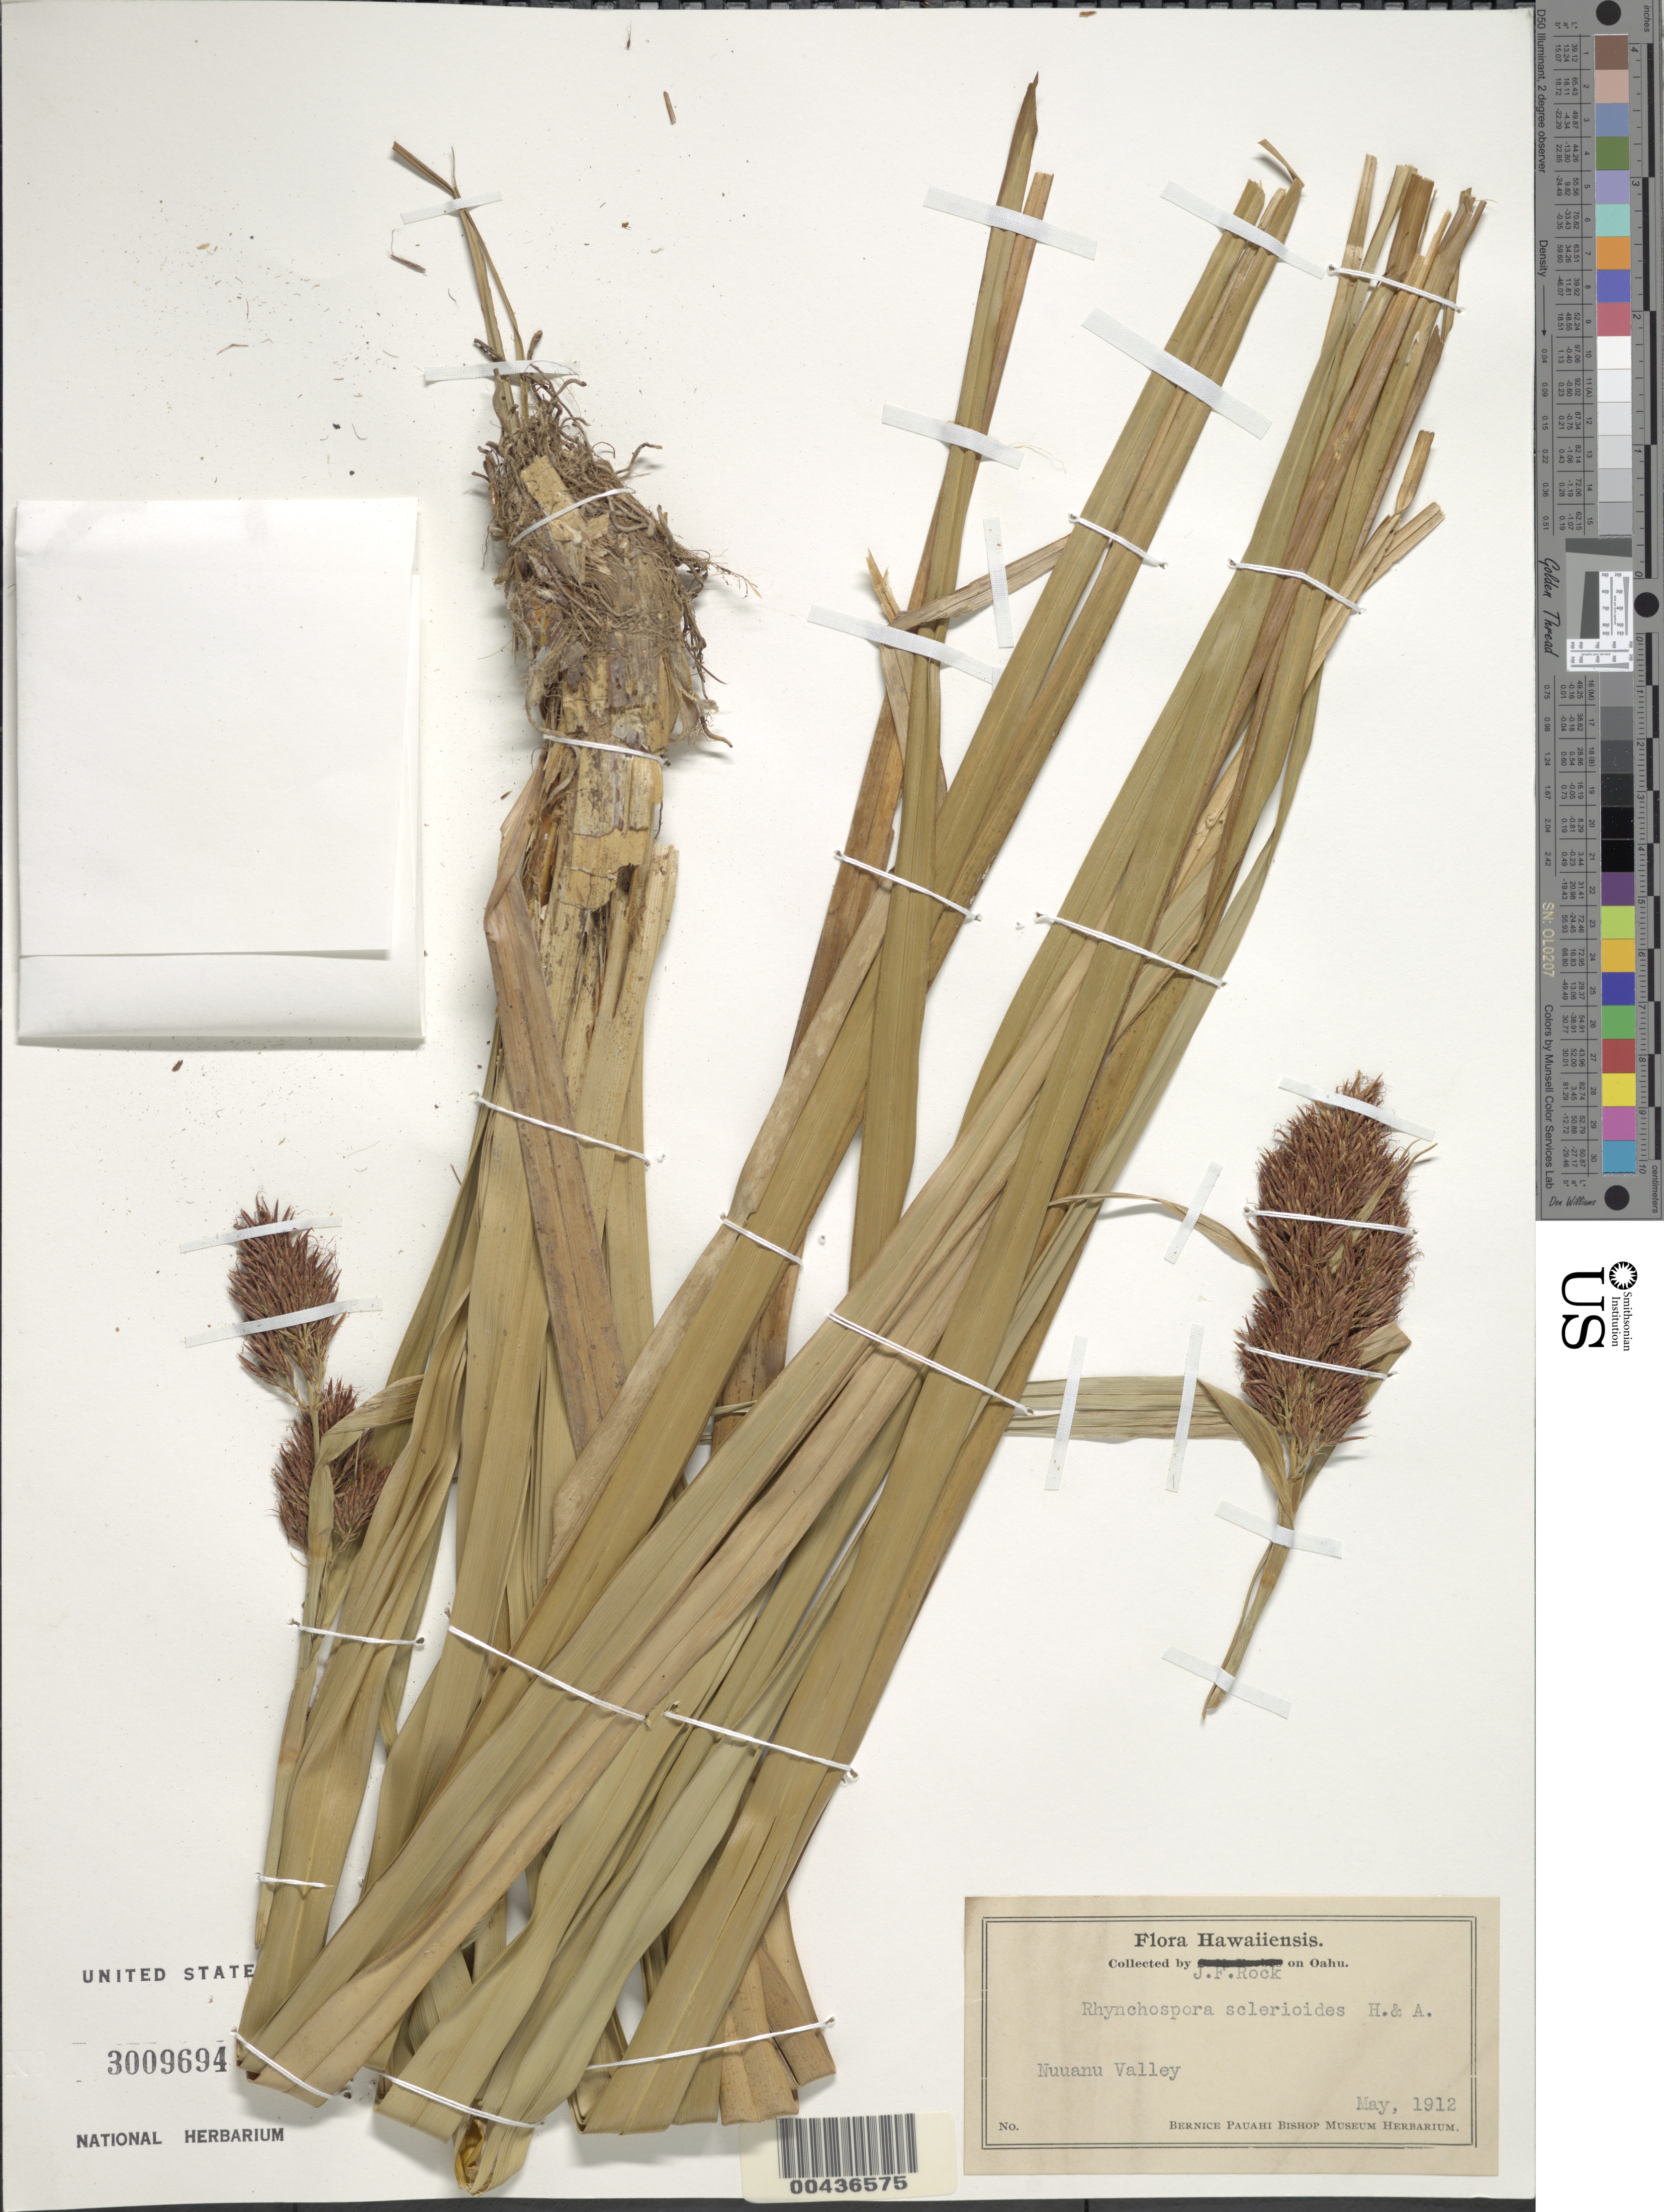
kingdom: Plantae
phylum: Tracheophyta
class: Liliopsida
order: Poales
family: Cyperaceae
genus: Rhynchospora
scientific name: Rhynchospora sclerioides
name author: Hook. & Arn.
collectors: J. F. Rock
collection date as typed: May 1912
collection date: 1912-05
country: United States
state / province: Hawaii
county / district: Honolulu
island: Oahu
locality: Nuuanu Valley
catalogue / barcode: US 3009694